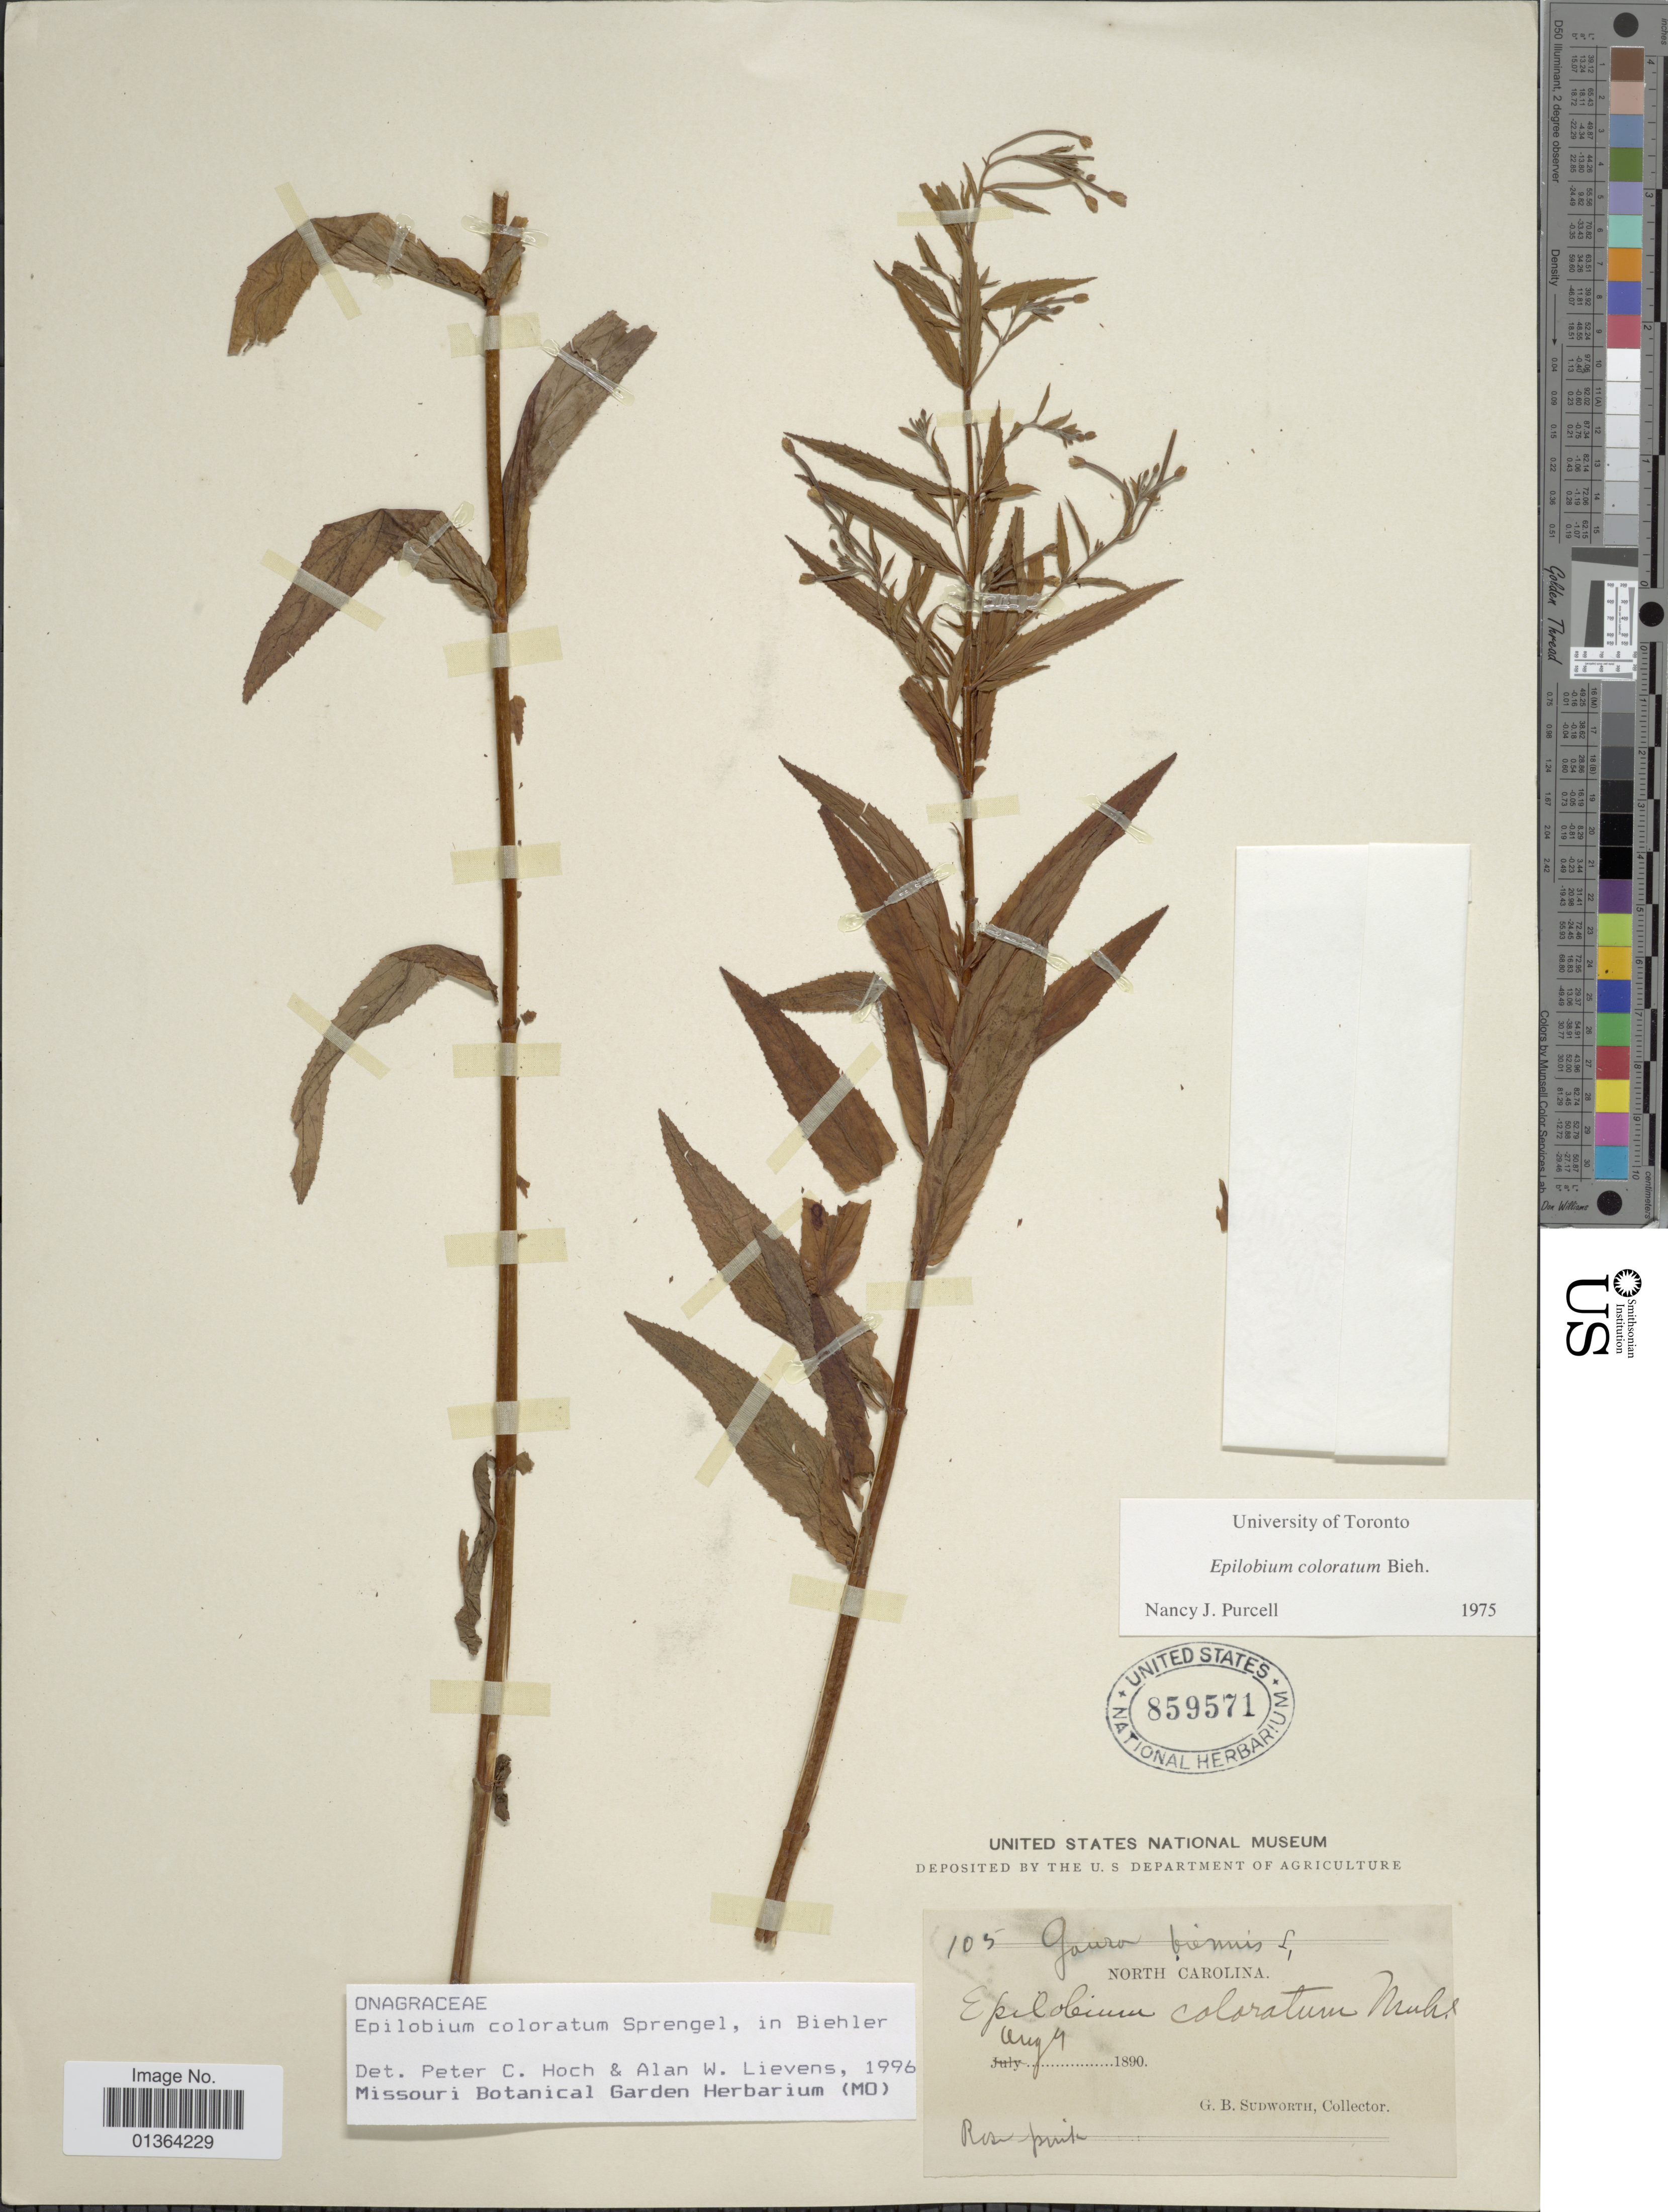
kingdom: Plantae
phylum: Tracheophyta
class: Magnoliopsida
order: Myrtales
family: Onagraceae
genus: Epilobium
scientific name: Epilobium coloratum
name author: Biehler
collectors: G. B. Sudworth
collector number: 105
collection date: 1890-08-04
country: United States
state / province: North Carolina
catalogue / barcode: US 859571